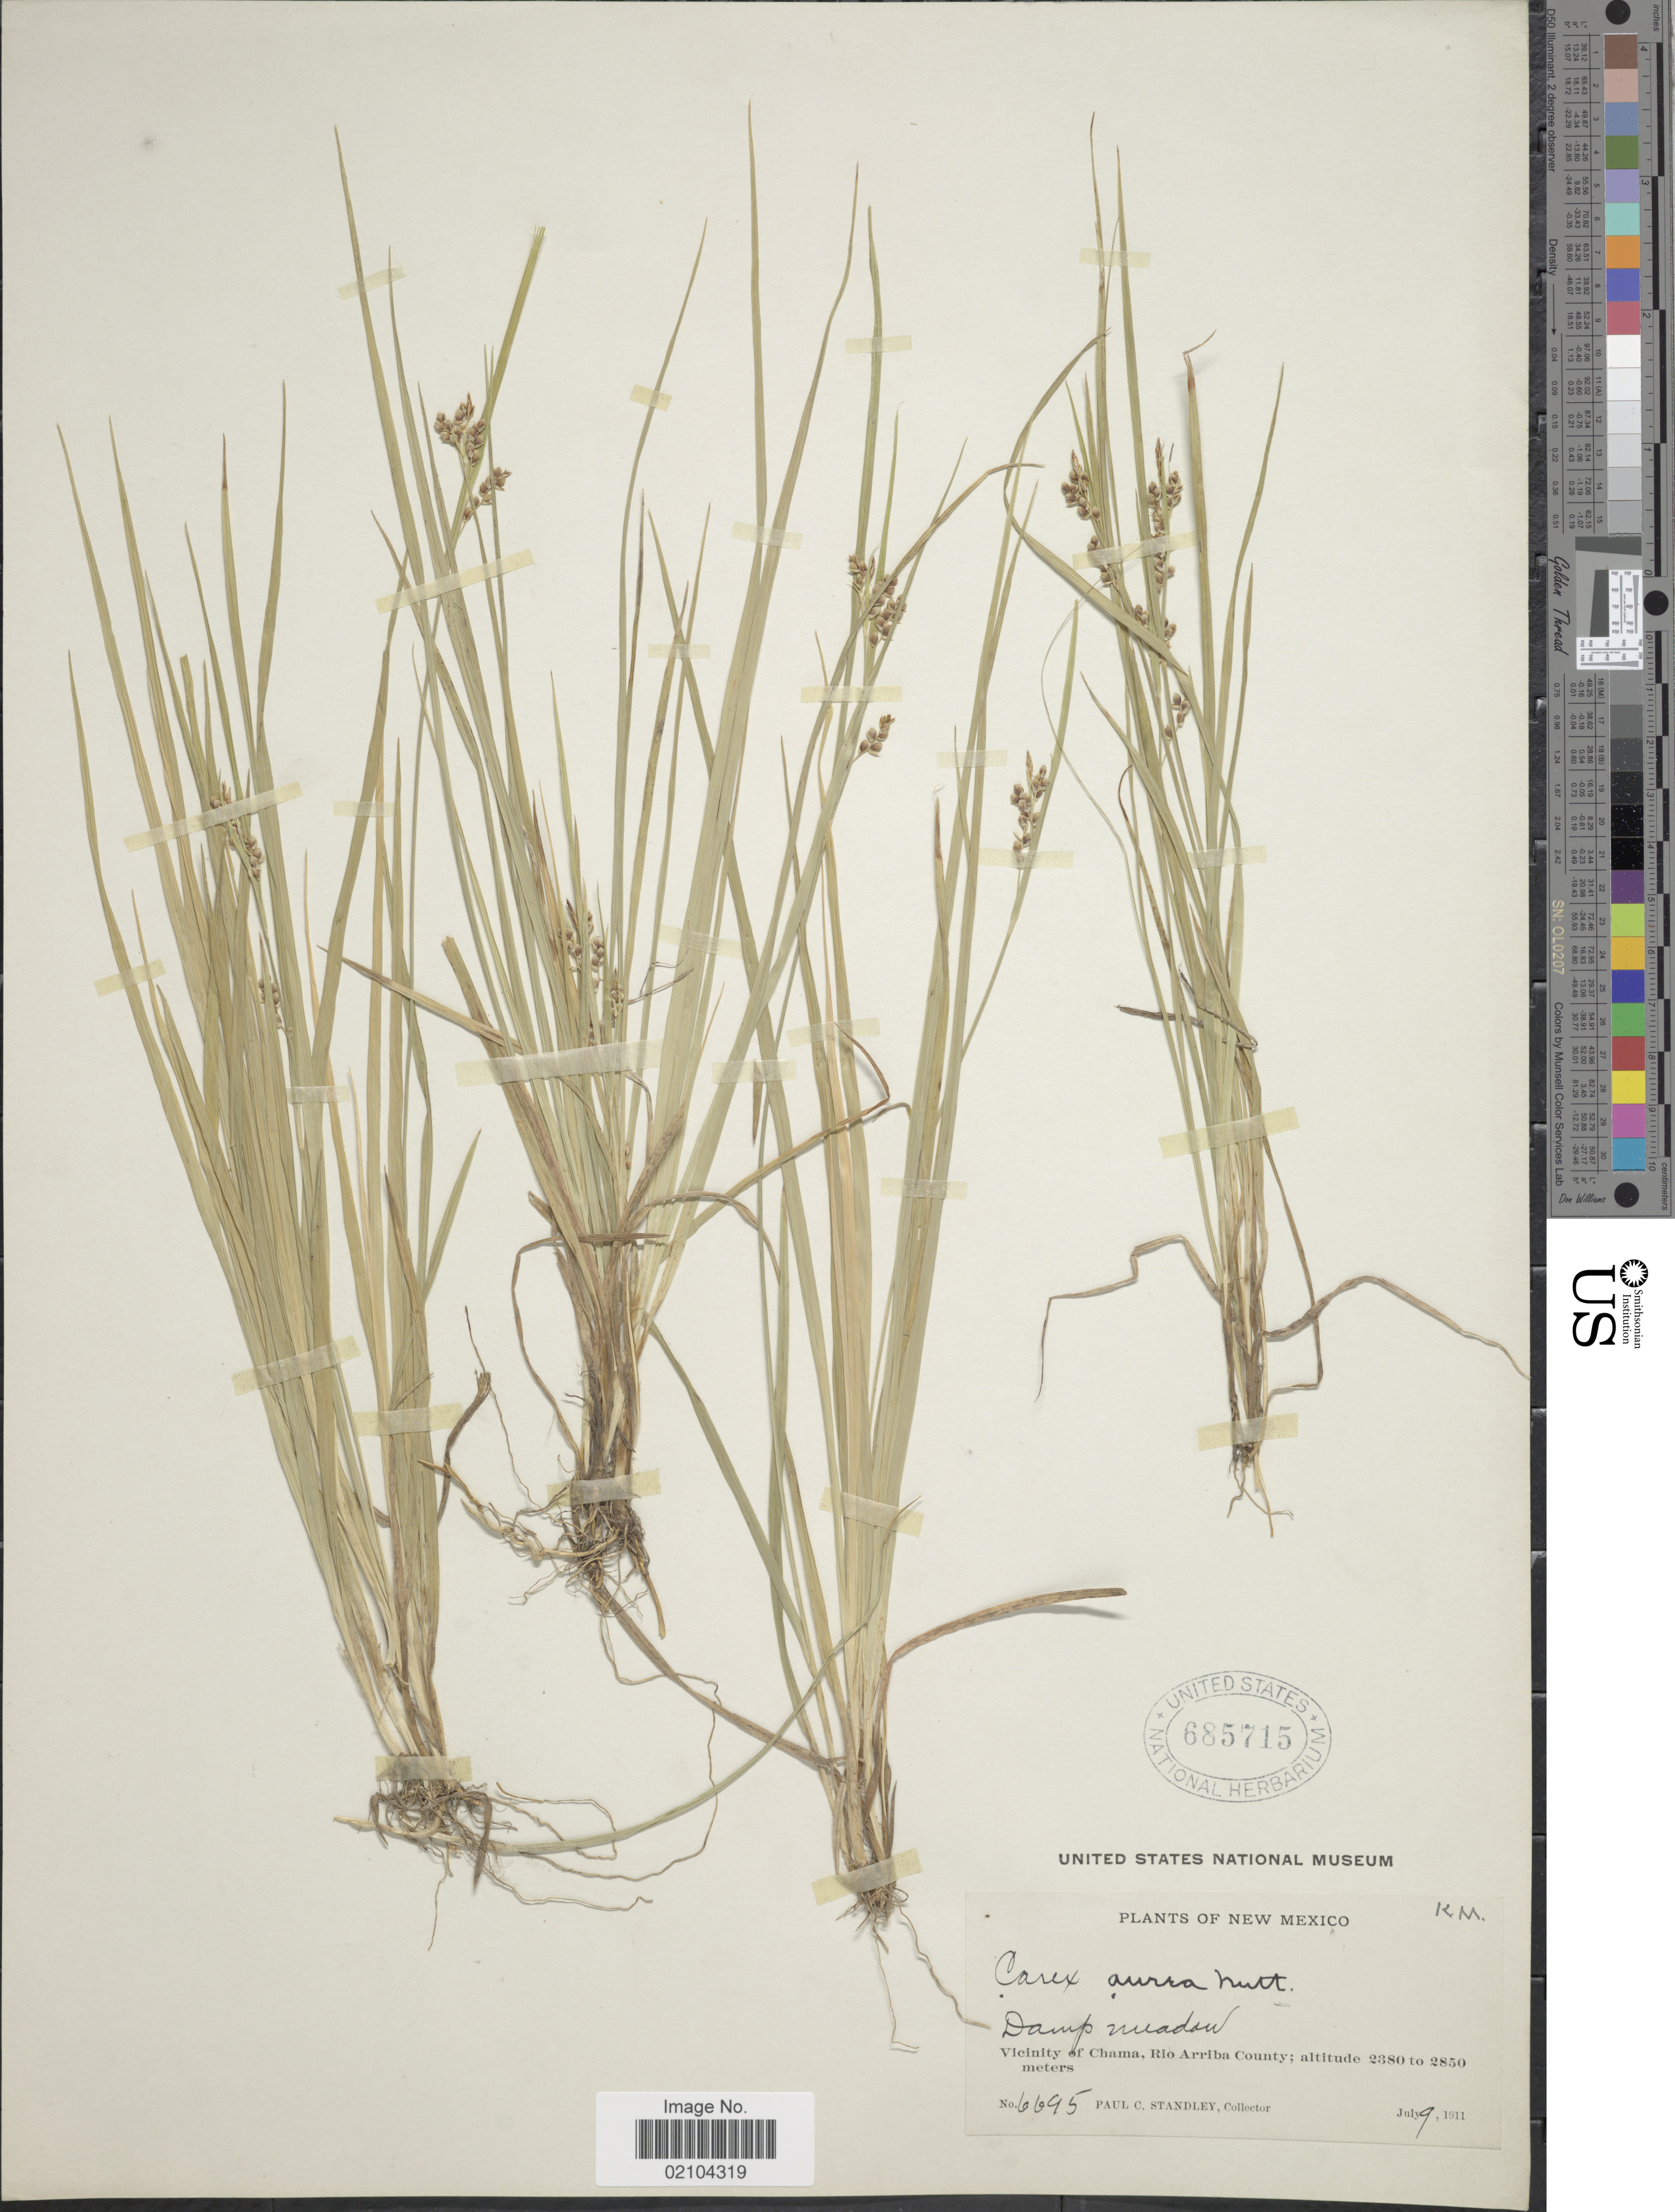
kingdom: Plantae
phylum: Tracheophyta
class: Liliopsida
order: Poales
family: Cyperaceae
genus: Carex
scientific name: Carex aurea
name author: Nutt.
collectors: P. C. Standley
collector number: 6695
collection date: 1911-07-09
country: United States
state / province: New Mexico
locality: New Mexico, Damp meadow, Vicinity of Chama, Rio Arriba County.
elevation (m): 2380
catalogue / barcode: US 685715